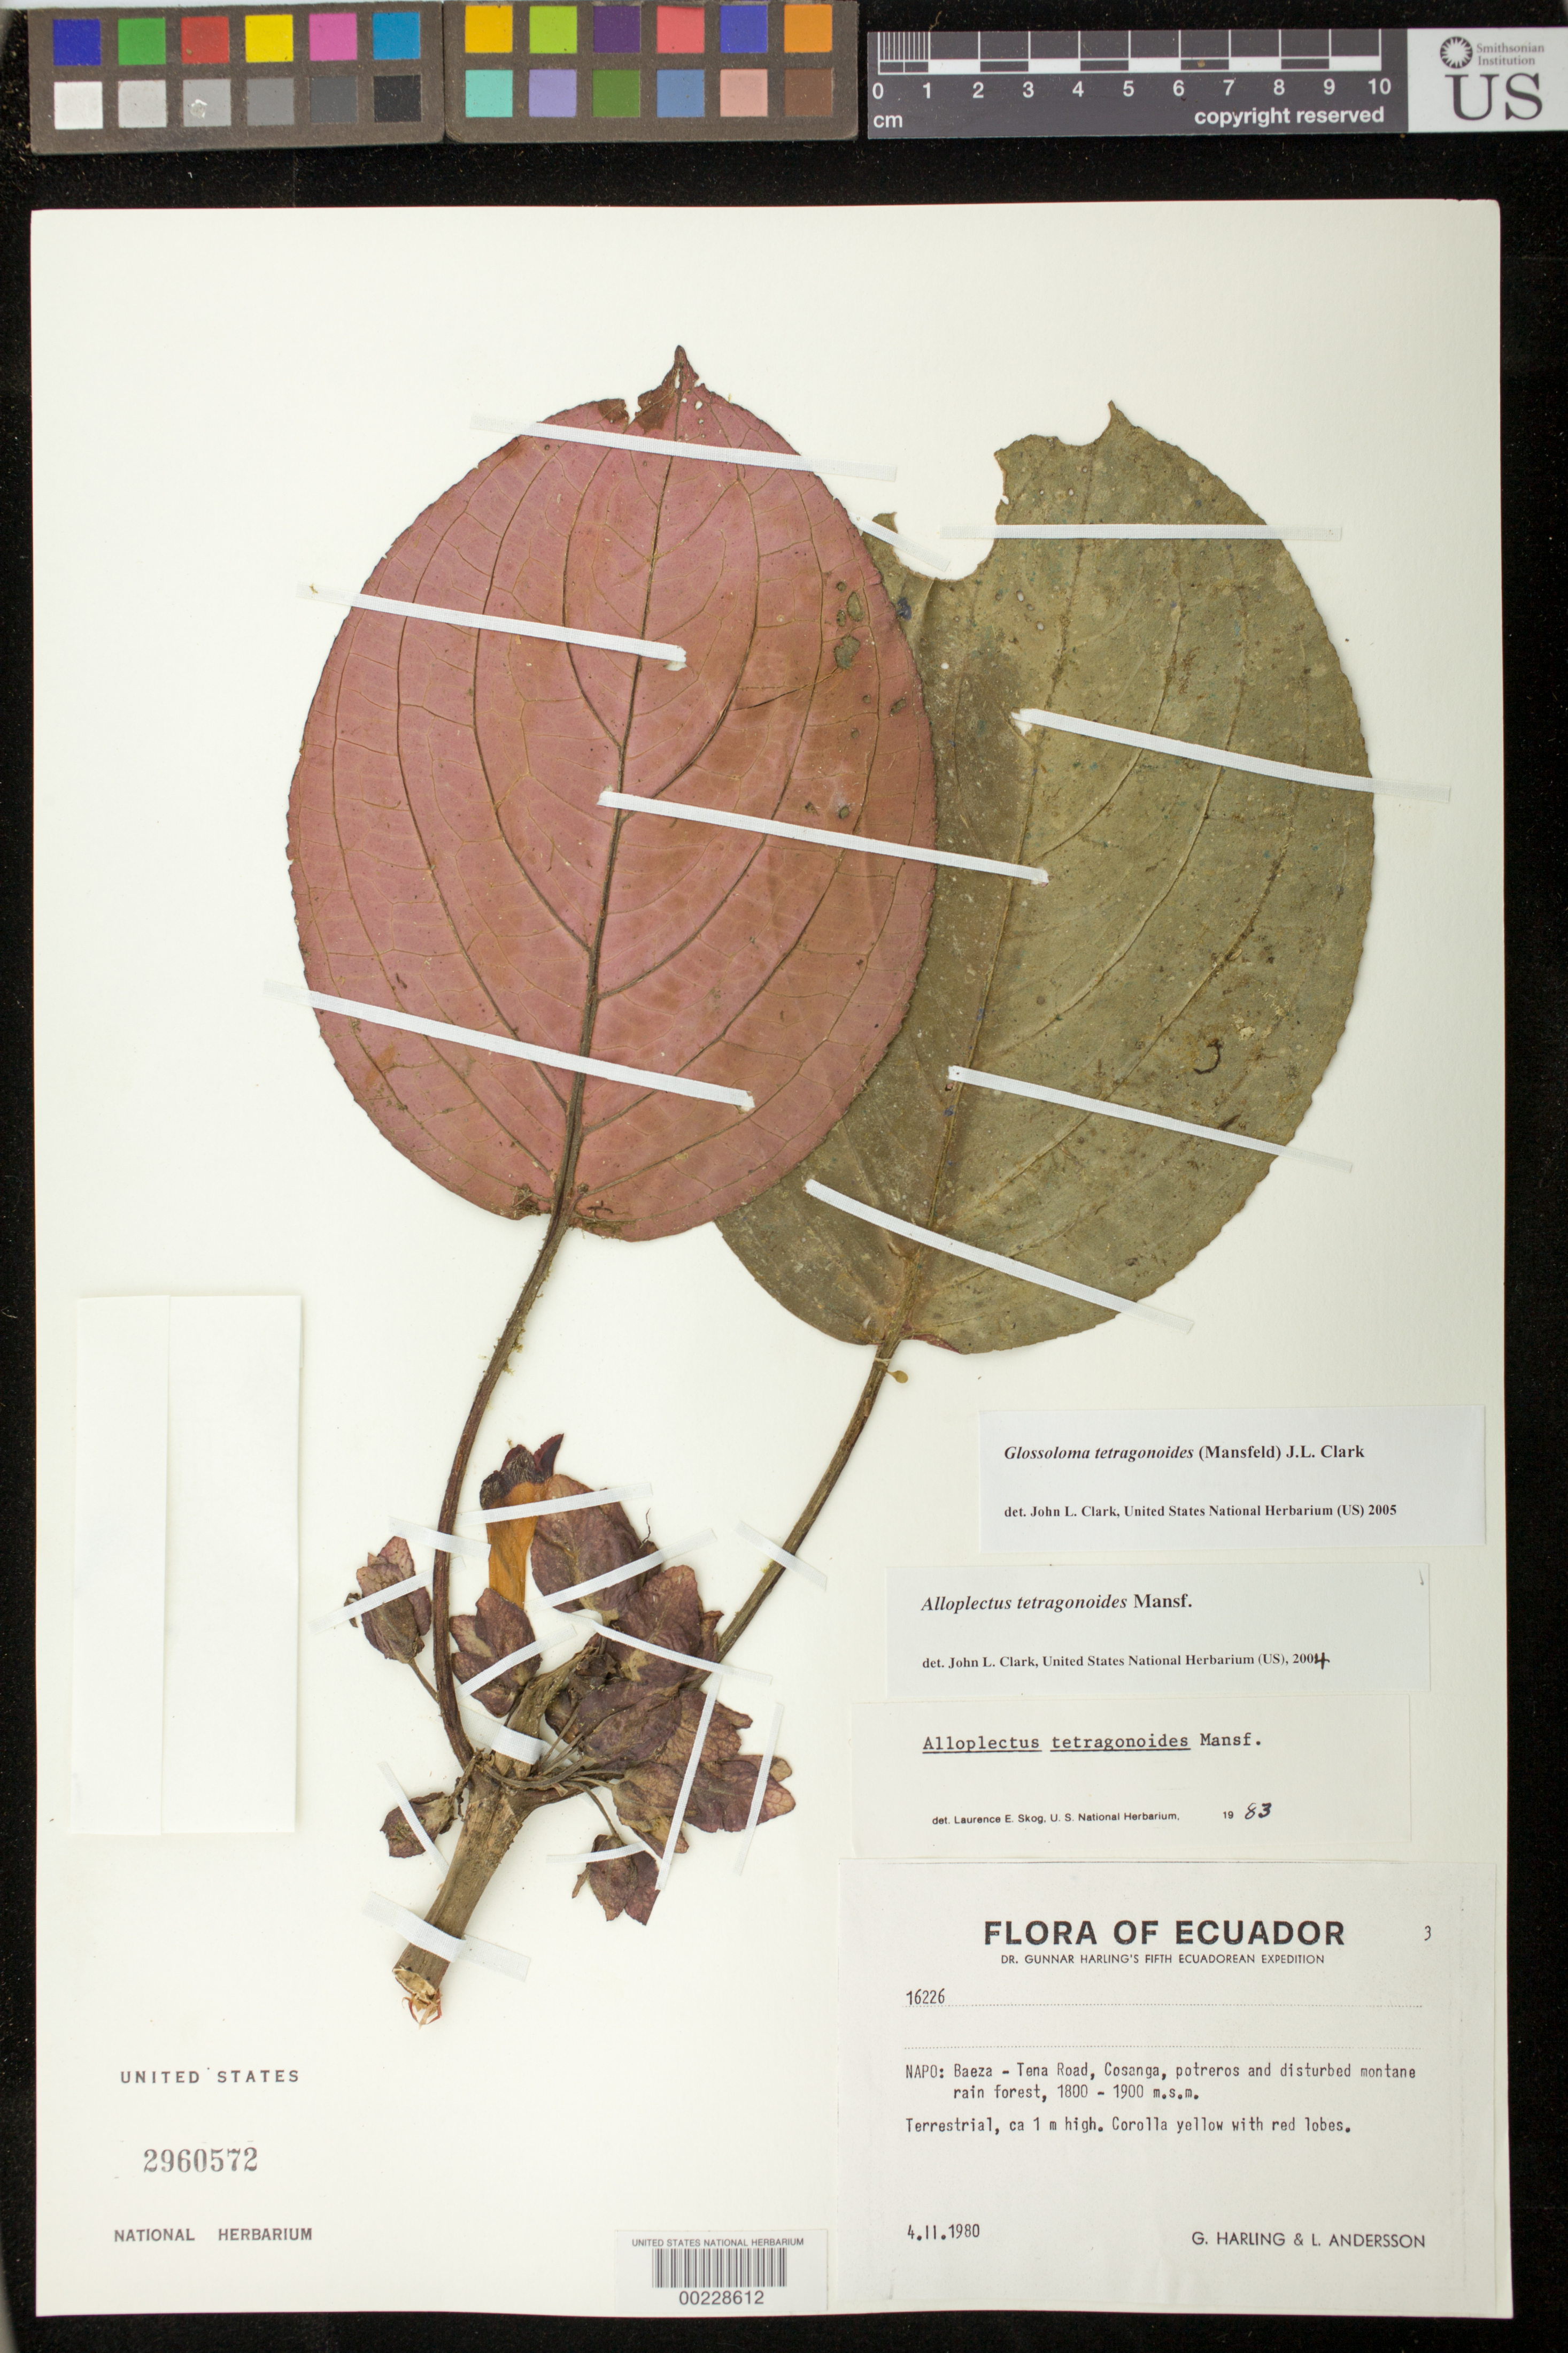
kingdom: Plantae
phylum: Tracheophyta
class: Magnoliopsida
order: Lamiales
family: Gesneriaceae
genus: Glossoloma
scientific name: Glossoloma tetragonoides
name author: (Mansf.) J.L. Clark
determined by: Skog, Laurence E.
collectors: G. Harling & L. Andersson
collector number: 16226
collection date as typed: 04 Feb 1980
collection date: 1980-02-04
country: Ecuador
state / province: Napo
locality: Baeza - Tena road, Cosanga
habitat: Potreros and disturbed montane rain forest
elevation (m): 1800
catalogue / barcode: US 2960572